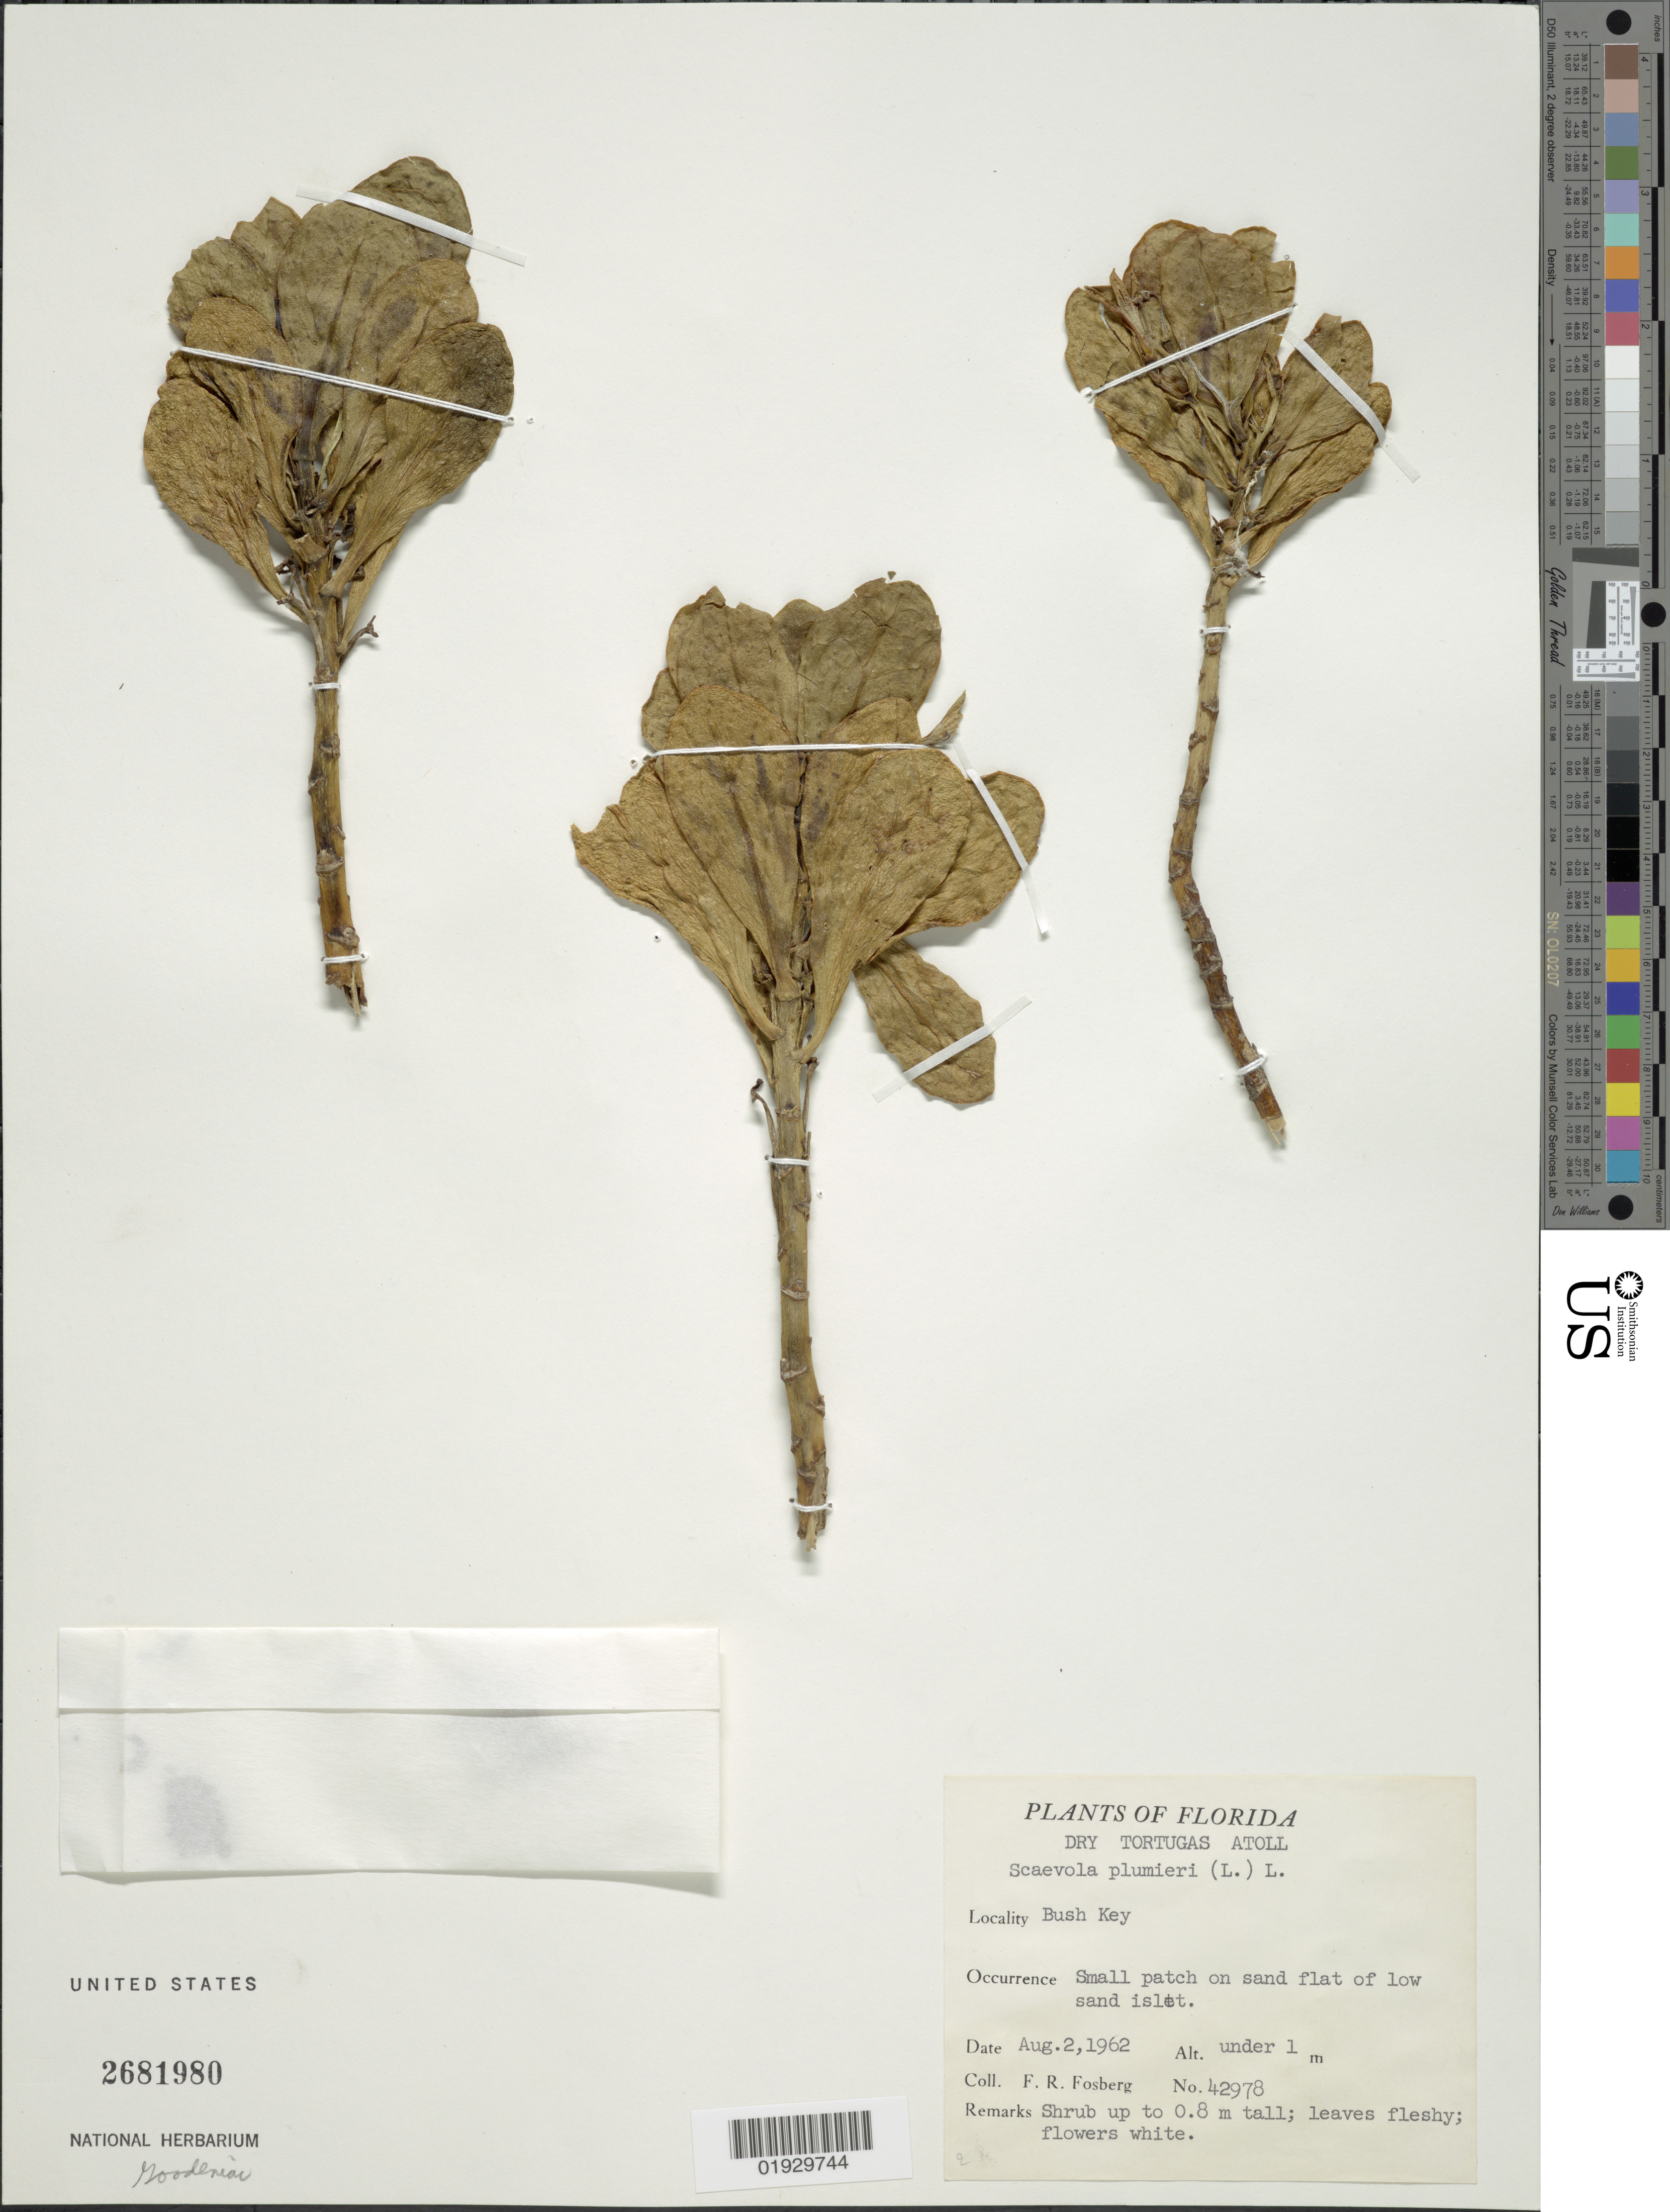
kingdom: Plantae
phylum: Tracheophyta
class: Magnoliopsida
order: Asterales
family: Goodeniaceae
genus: Scaevola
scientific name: Scaevola plumieri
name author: (L.) Vahl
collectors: F. R. Fosberg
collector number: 42978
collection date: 1962-08-02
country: United States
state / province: Florida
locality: Dry Tortugas Atoll. Bush Key.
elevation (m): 1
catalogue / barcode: US 2681980